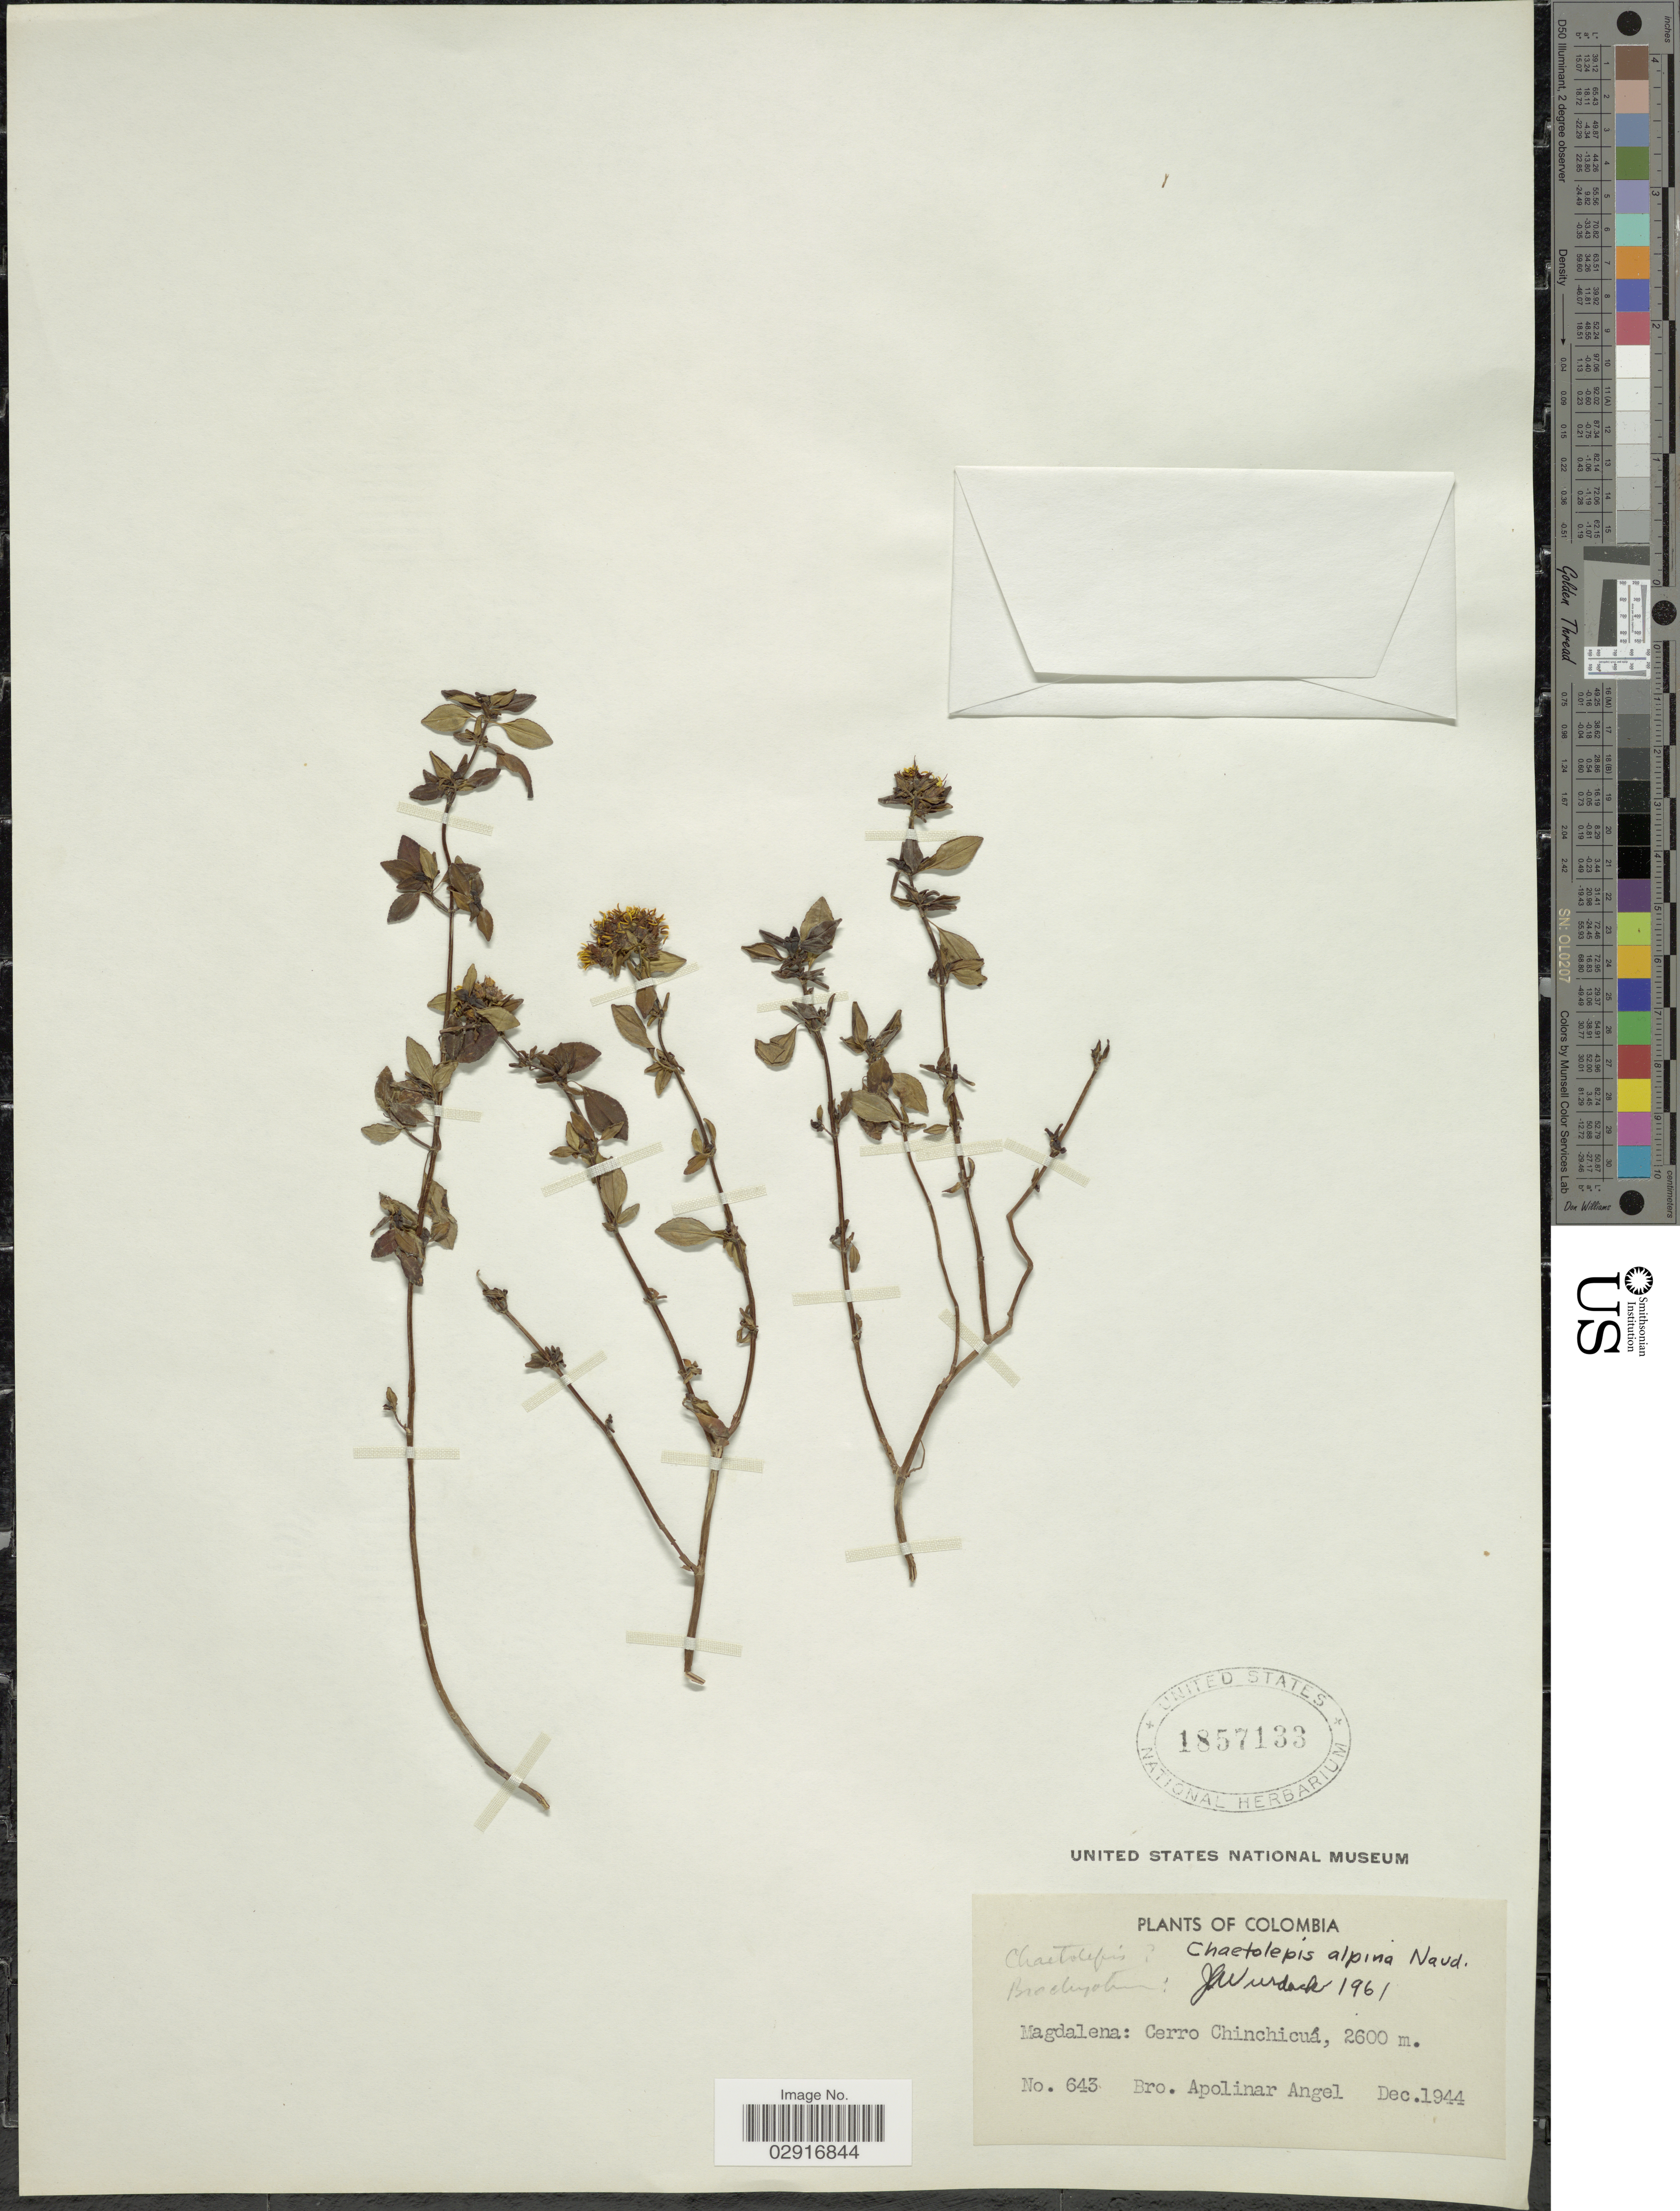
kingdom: Plantae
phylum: Tracheophyta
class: Magnoliopsida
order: Myrtales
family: Melastomataceae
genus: Chaetolepis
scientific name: Chaetolepis alpina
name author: Naudin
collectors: Bro. Apolinar A.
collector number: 643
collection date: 1944-12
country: Colombia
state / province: Magdalena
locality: Cerro Chinchicuá.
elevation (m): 2600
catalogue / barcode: US 1857133